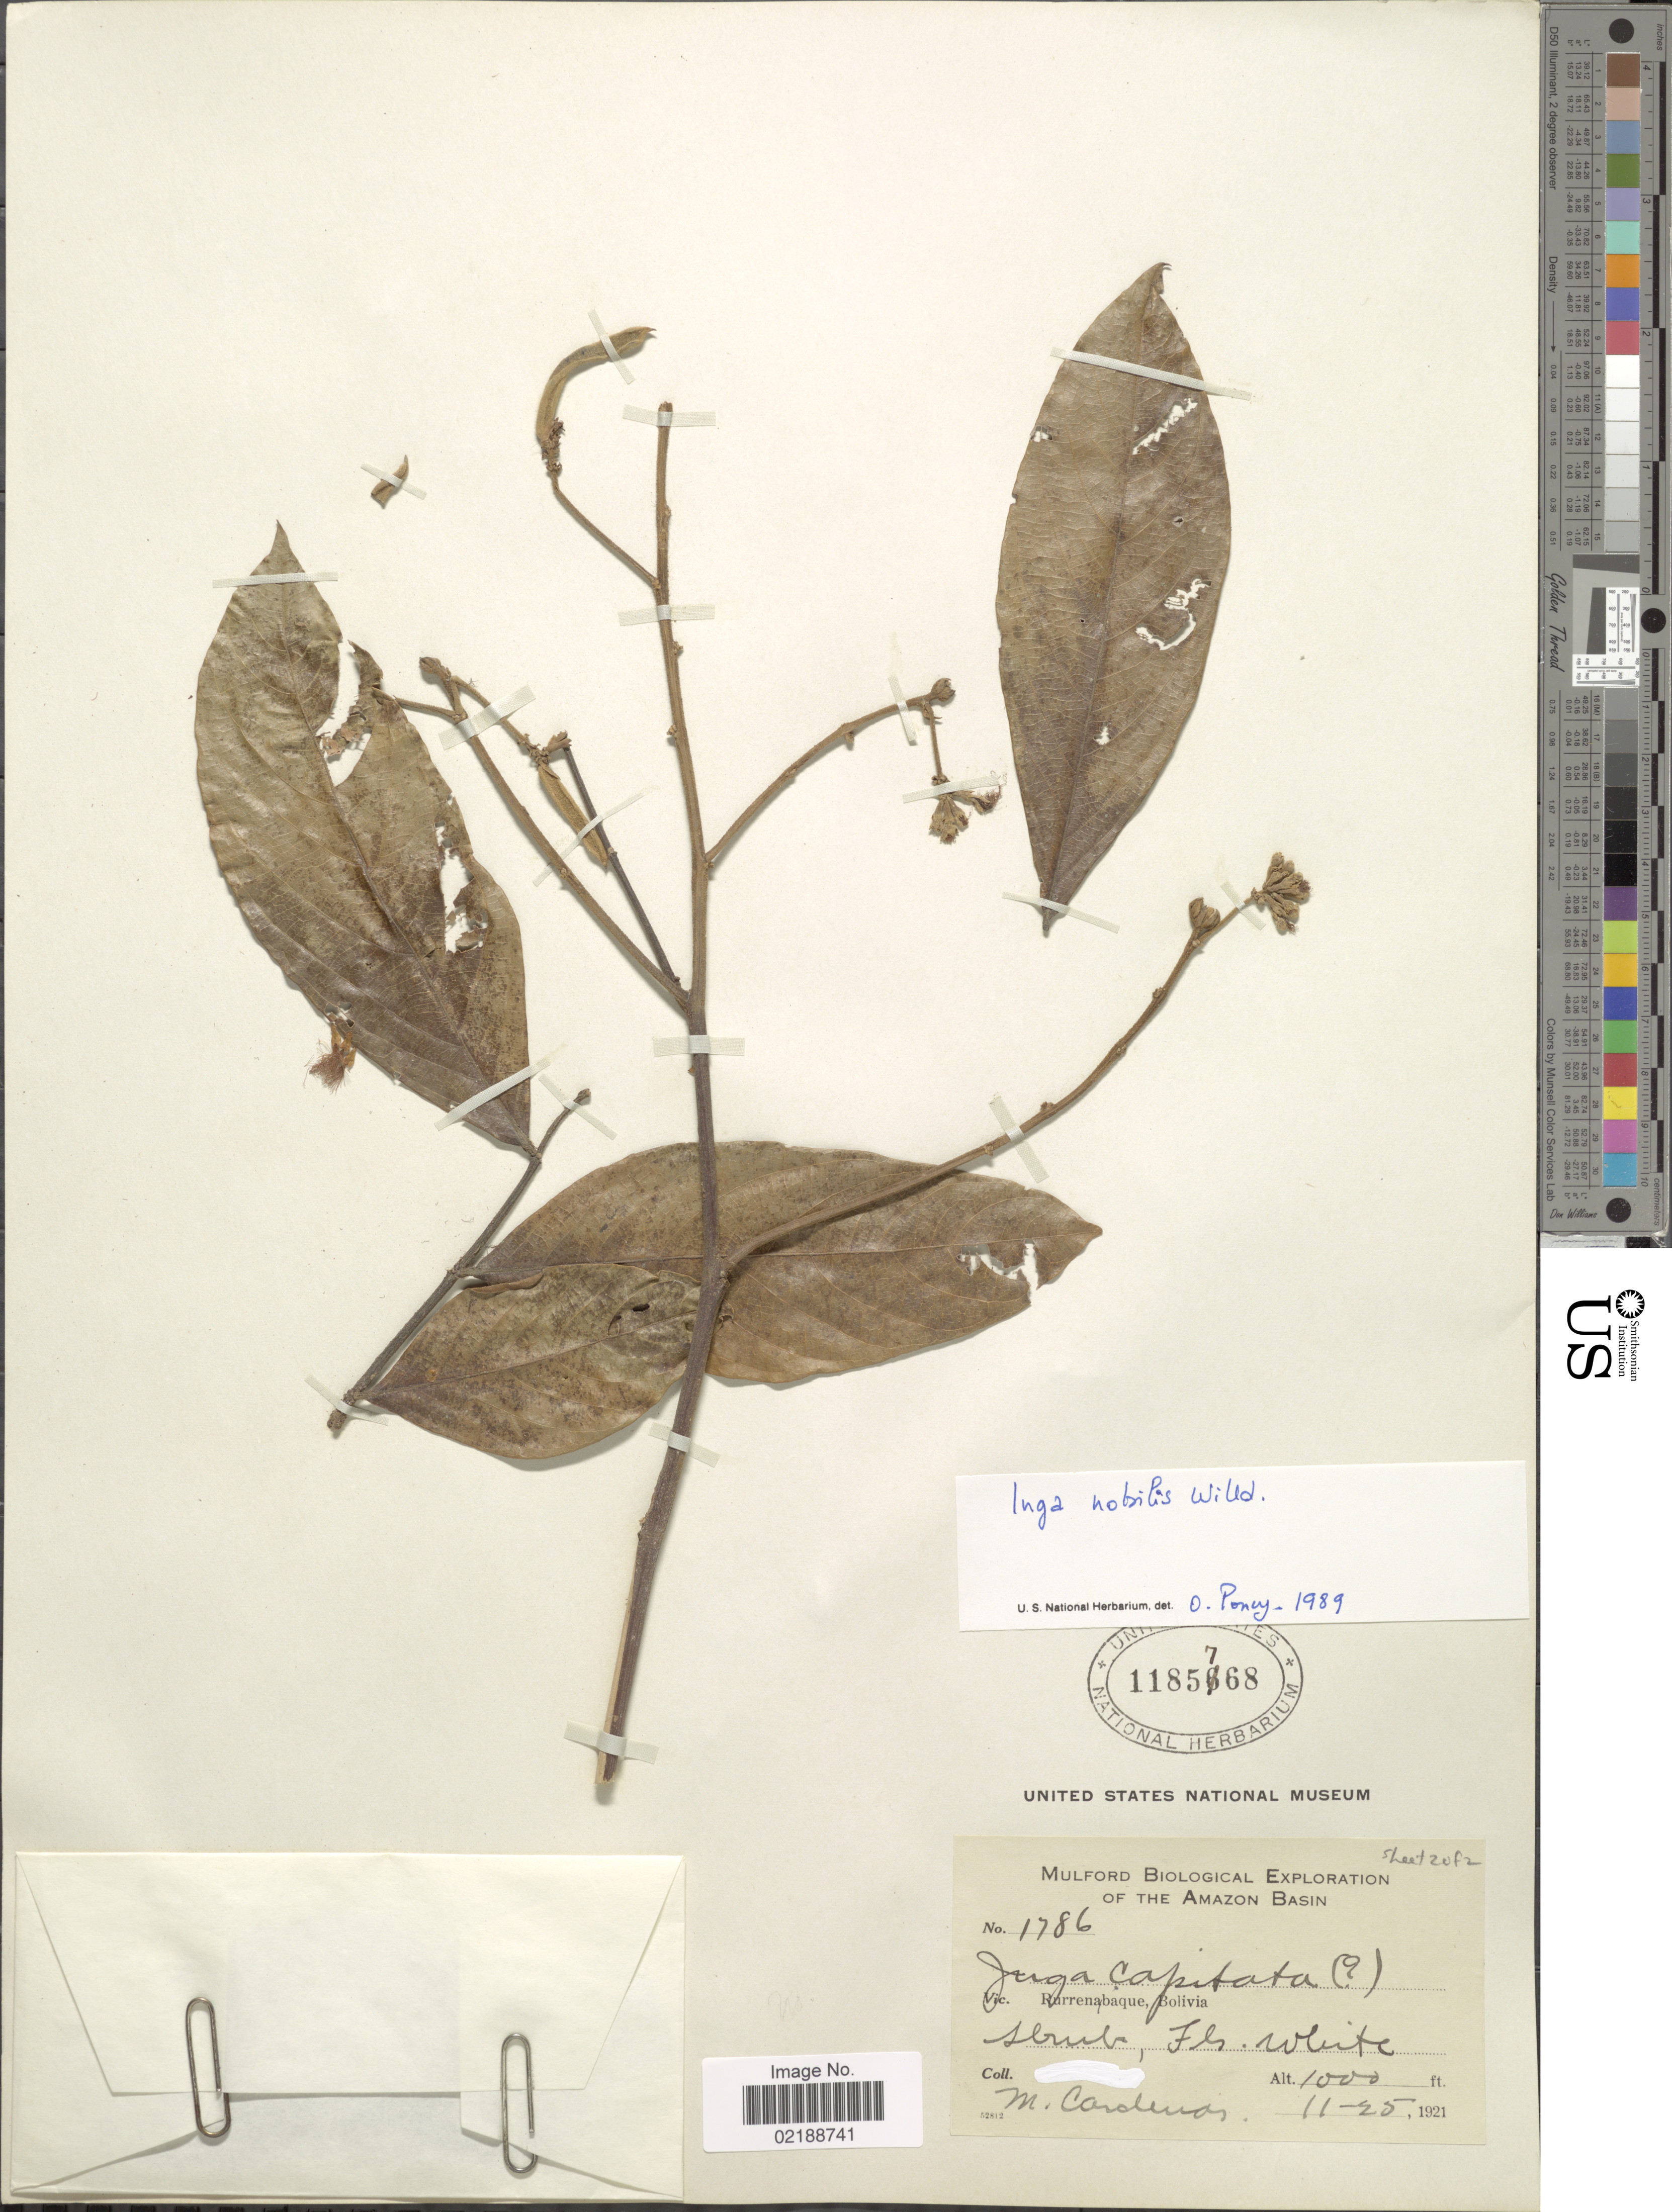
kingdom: Plantae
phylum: Tracheophyta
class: Magnoliopsida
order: Fabales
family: Fabaceae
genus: Inga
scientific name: Inga nobilis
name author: Willd.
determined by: Poncy, O.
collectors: M. Cárdenas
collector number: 1786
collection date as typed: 11-25-1921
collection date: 1921-11-25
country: Bolivia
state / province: Beni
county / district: José Ballivián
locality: Rurrenabaque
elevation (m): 305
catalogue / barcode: US 1185768